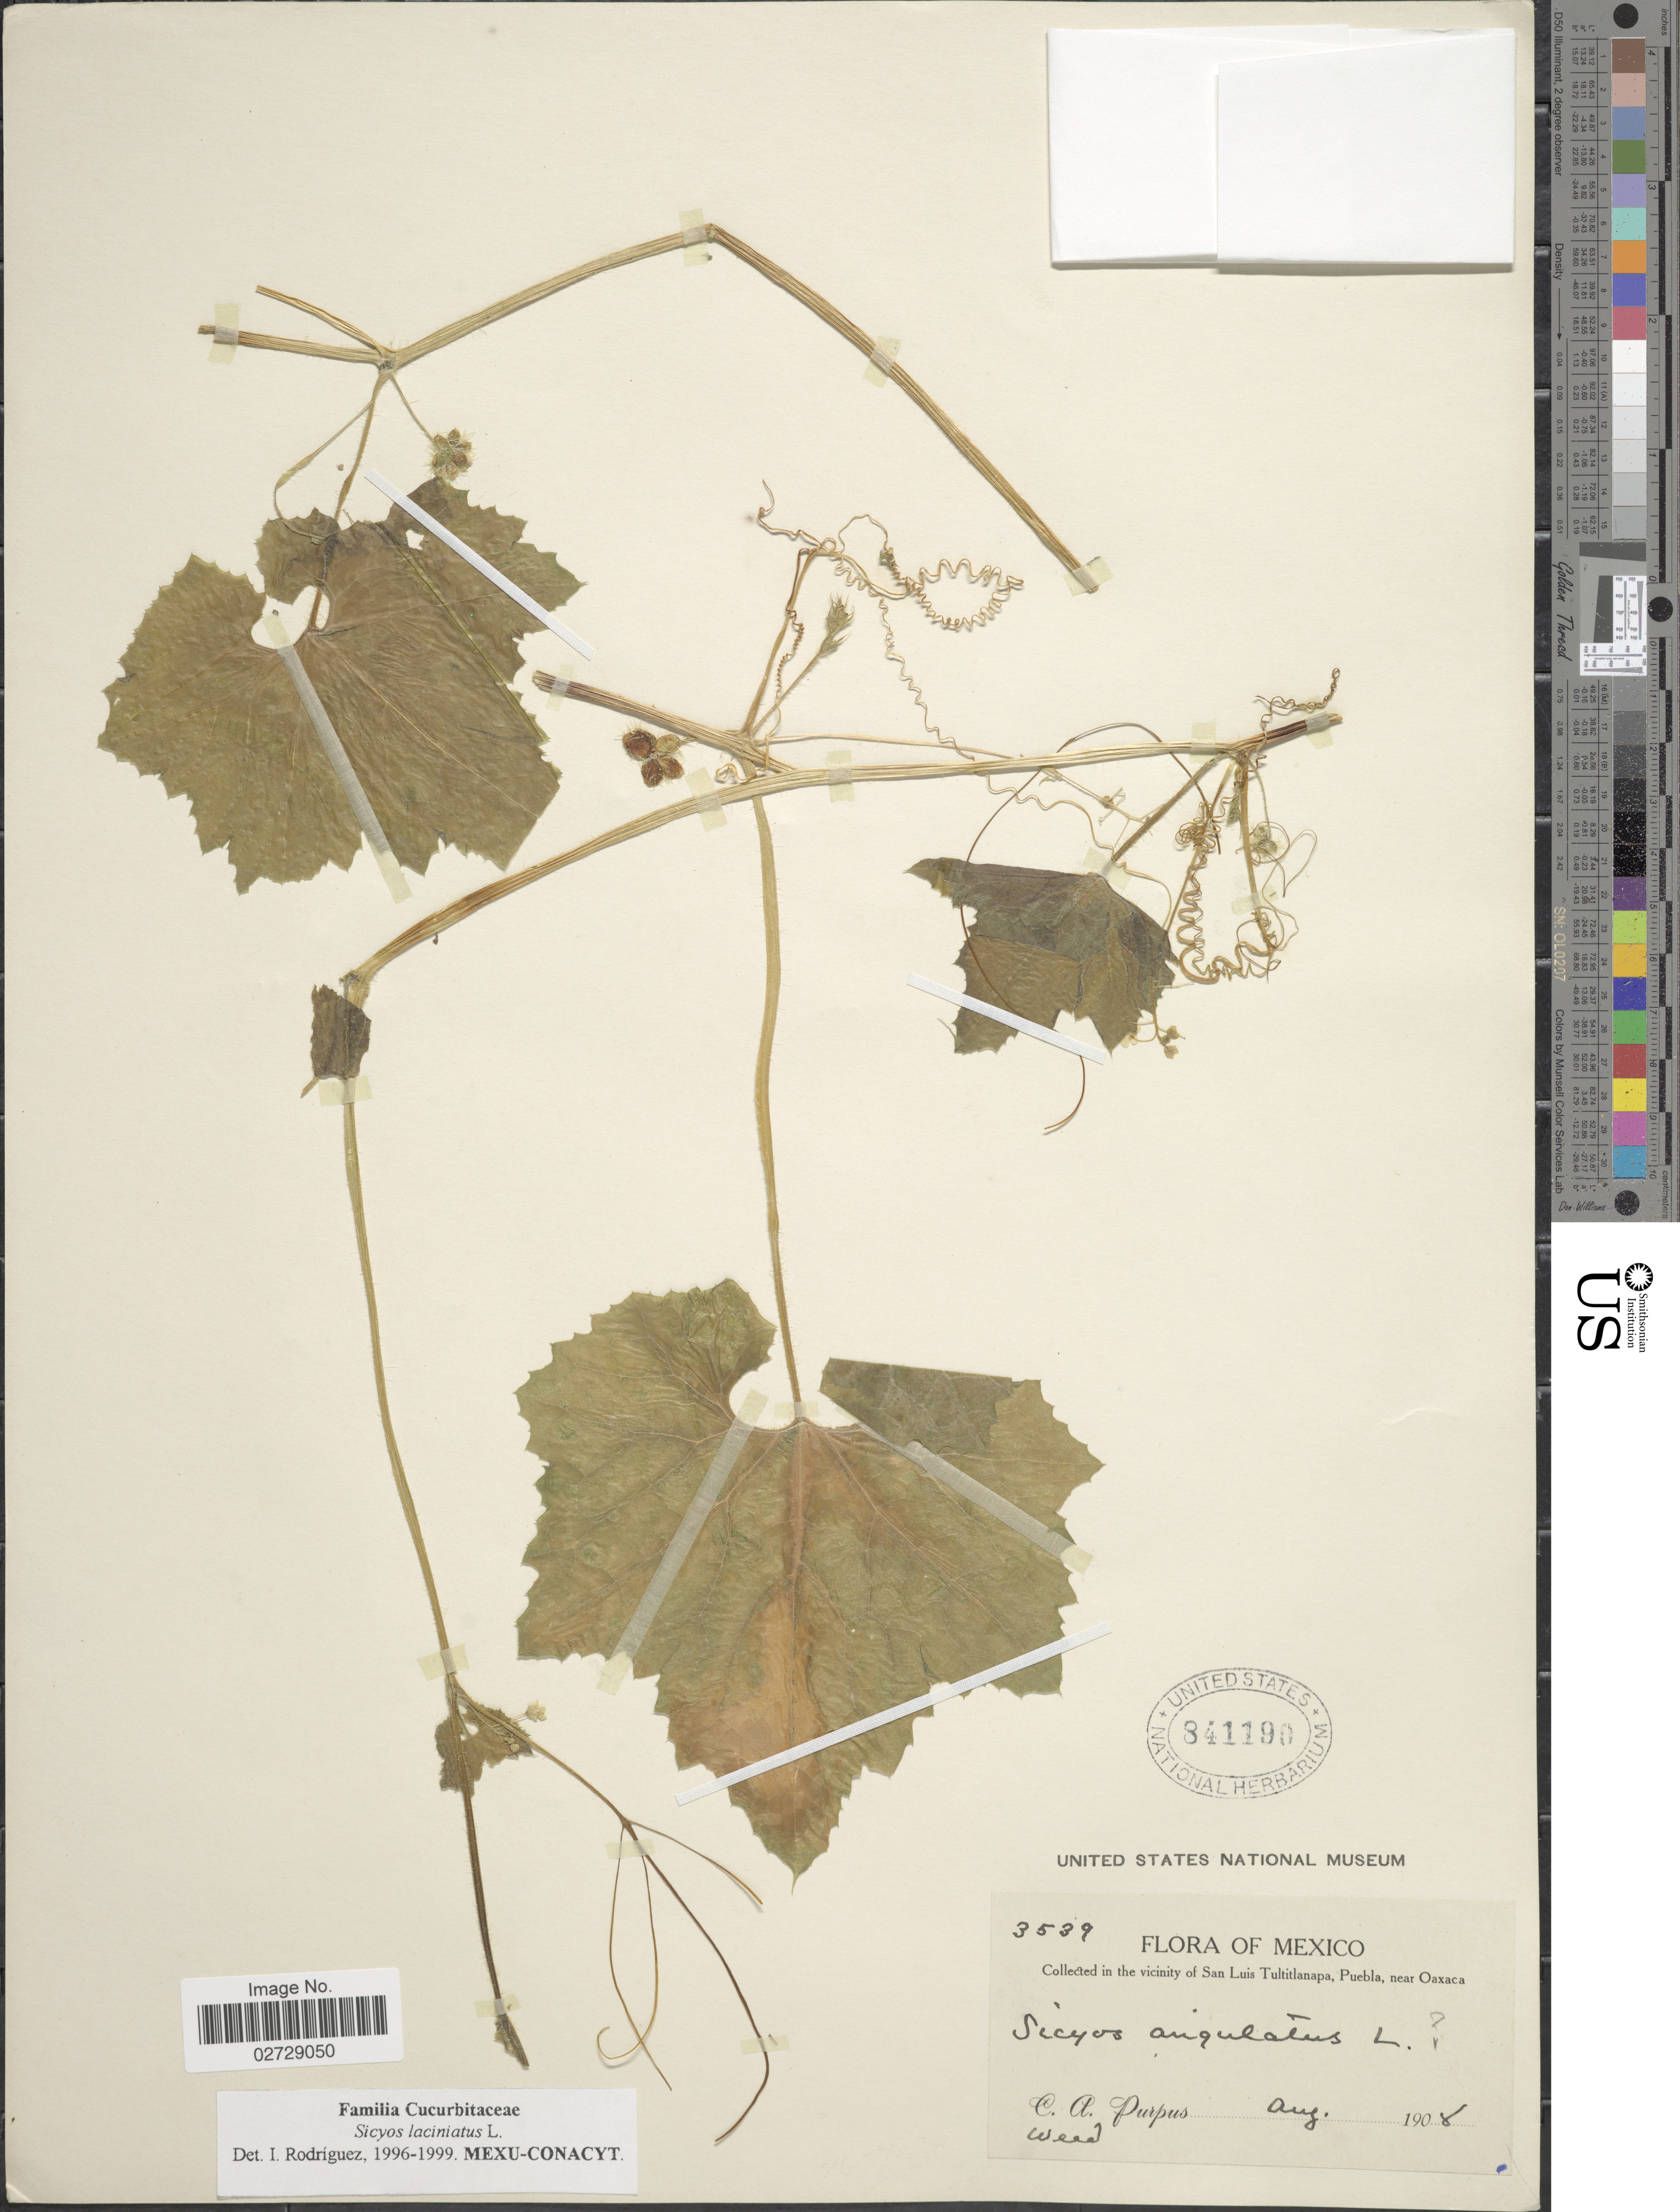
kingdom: Plantae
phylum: Tracheophyta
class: Magnoliopsida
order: Cucurbitales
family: Cucurbitaceae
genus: Sicyos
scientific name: Sicyos laciniatus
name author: L.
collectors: C. A. Purpus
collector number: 3539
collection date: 1908-08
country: Mexico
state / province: Puebla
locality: In the vicinity of San Luis Tultitlanapa, near Oaxaca, Weed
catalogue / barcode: US 841190